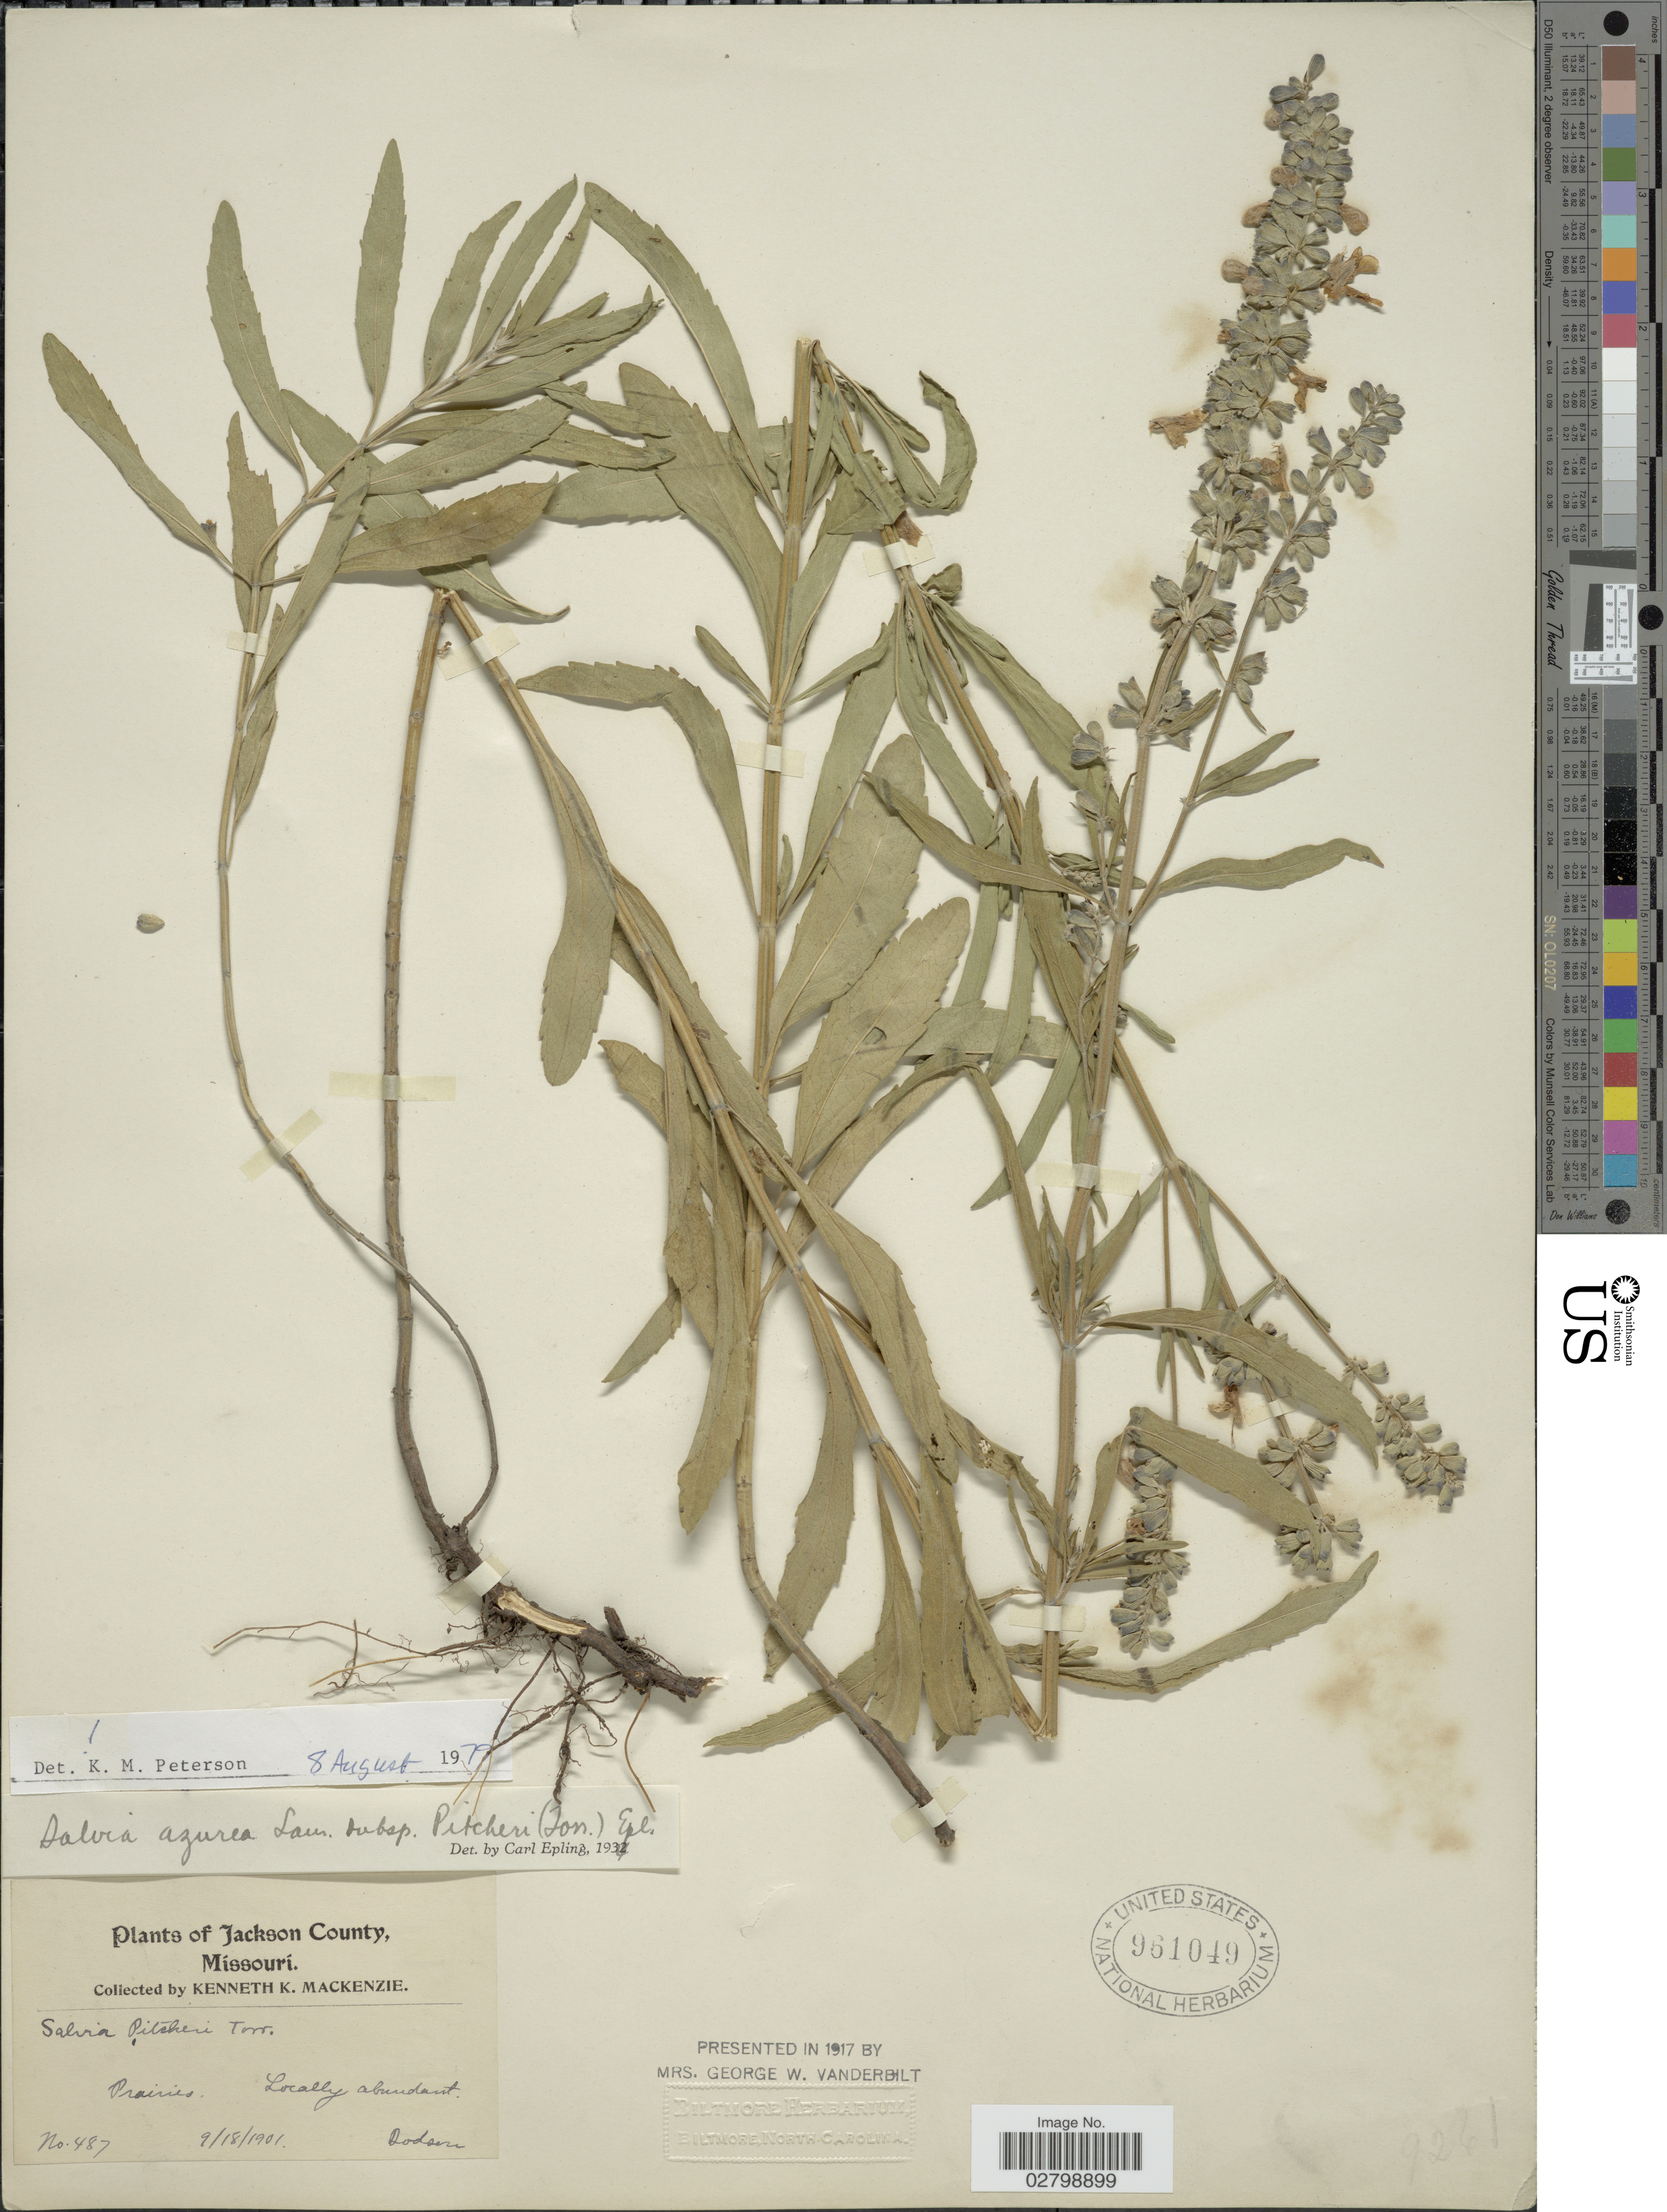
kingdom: Plantae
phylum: Tracheophyta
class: Magnoliopsida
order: Lamiales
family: Lamiaceae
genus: Salvia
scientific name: Salvia azurea subsp. pitcheri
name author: Michx. ex Lam.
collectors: -- Dodson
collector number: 487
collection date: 1901-09-18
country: United States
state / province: Missouri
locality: Jackson County. Prairies.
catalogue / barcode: US 961049